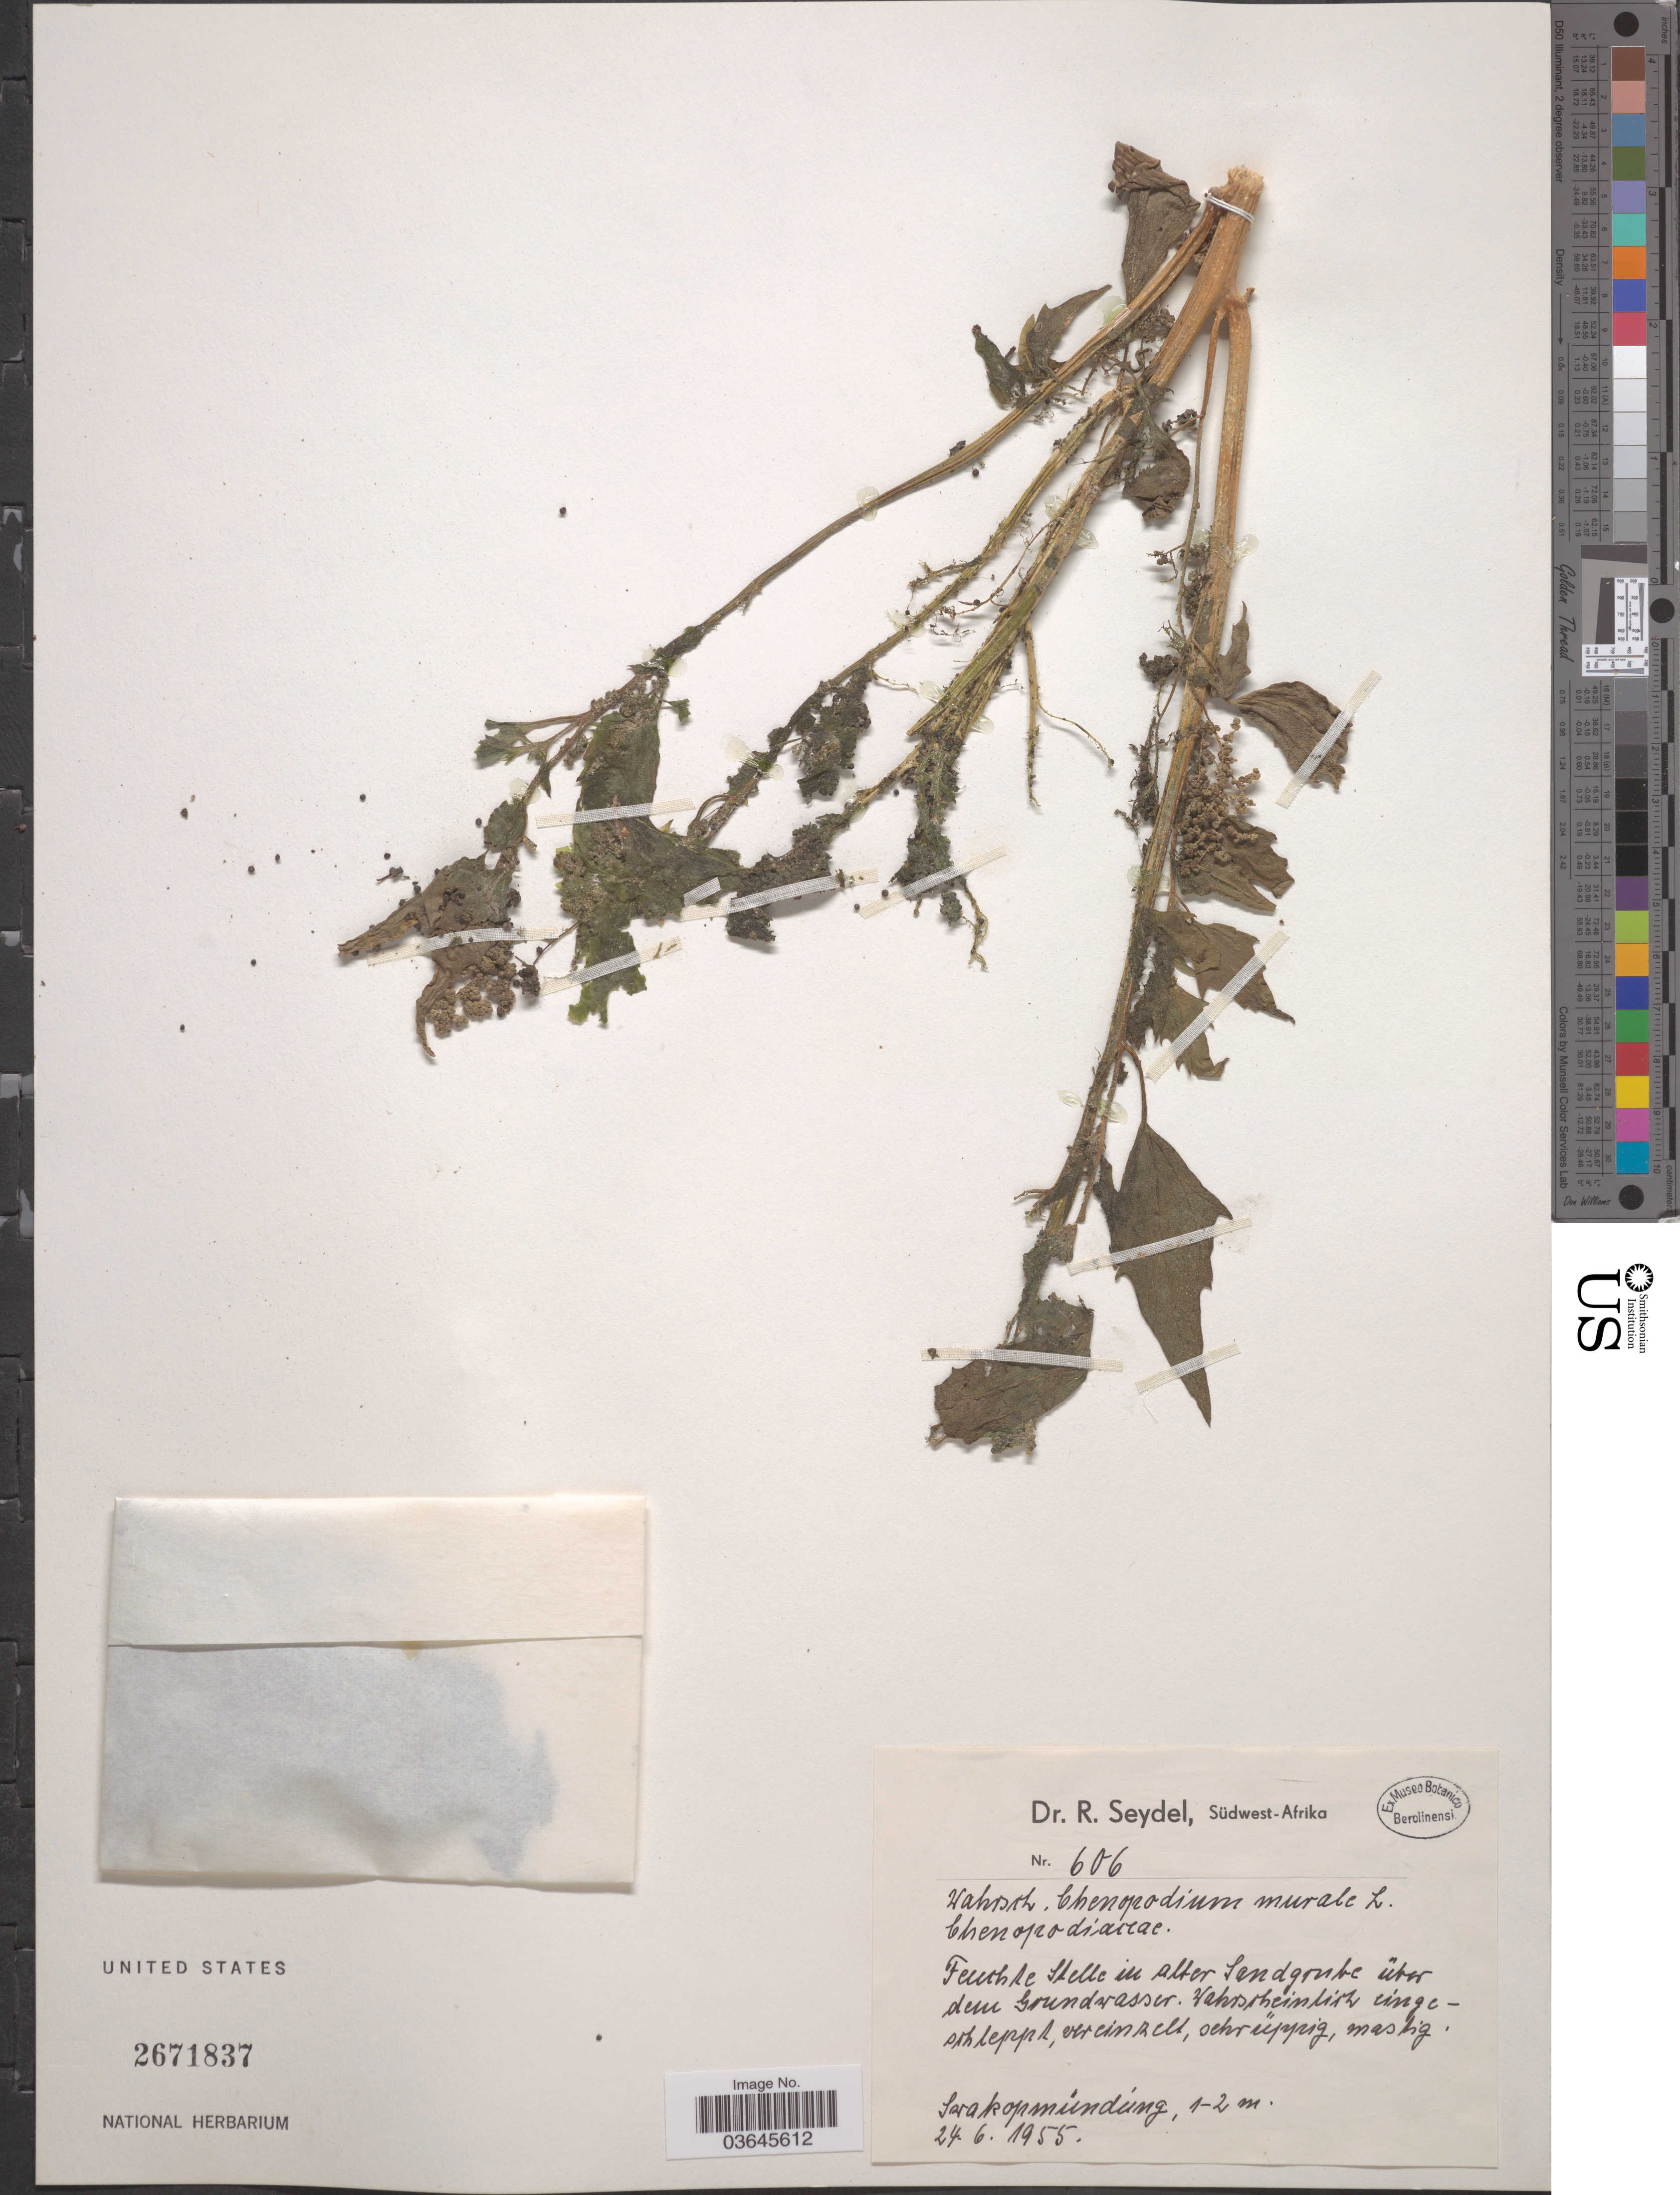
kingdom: Plantae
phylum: Tracheophyta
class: Magnoliopsida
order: Caryophyllales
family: Amaranthaceae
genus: Chenopodium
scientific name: Chenopodium murale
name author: L.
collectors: R. Seydel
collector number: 606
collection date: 1955-06-24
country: Namibia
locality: Südwest-Afrika. Sarakopmündúng.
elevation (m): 1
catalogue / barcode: US 2671837